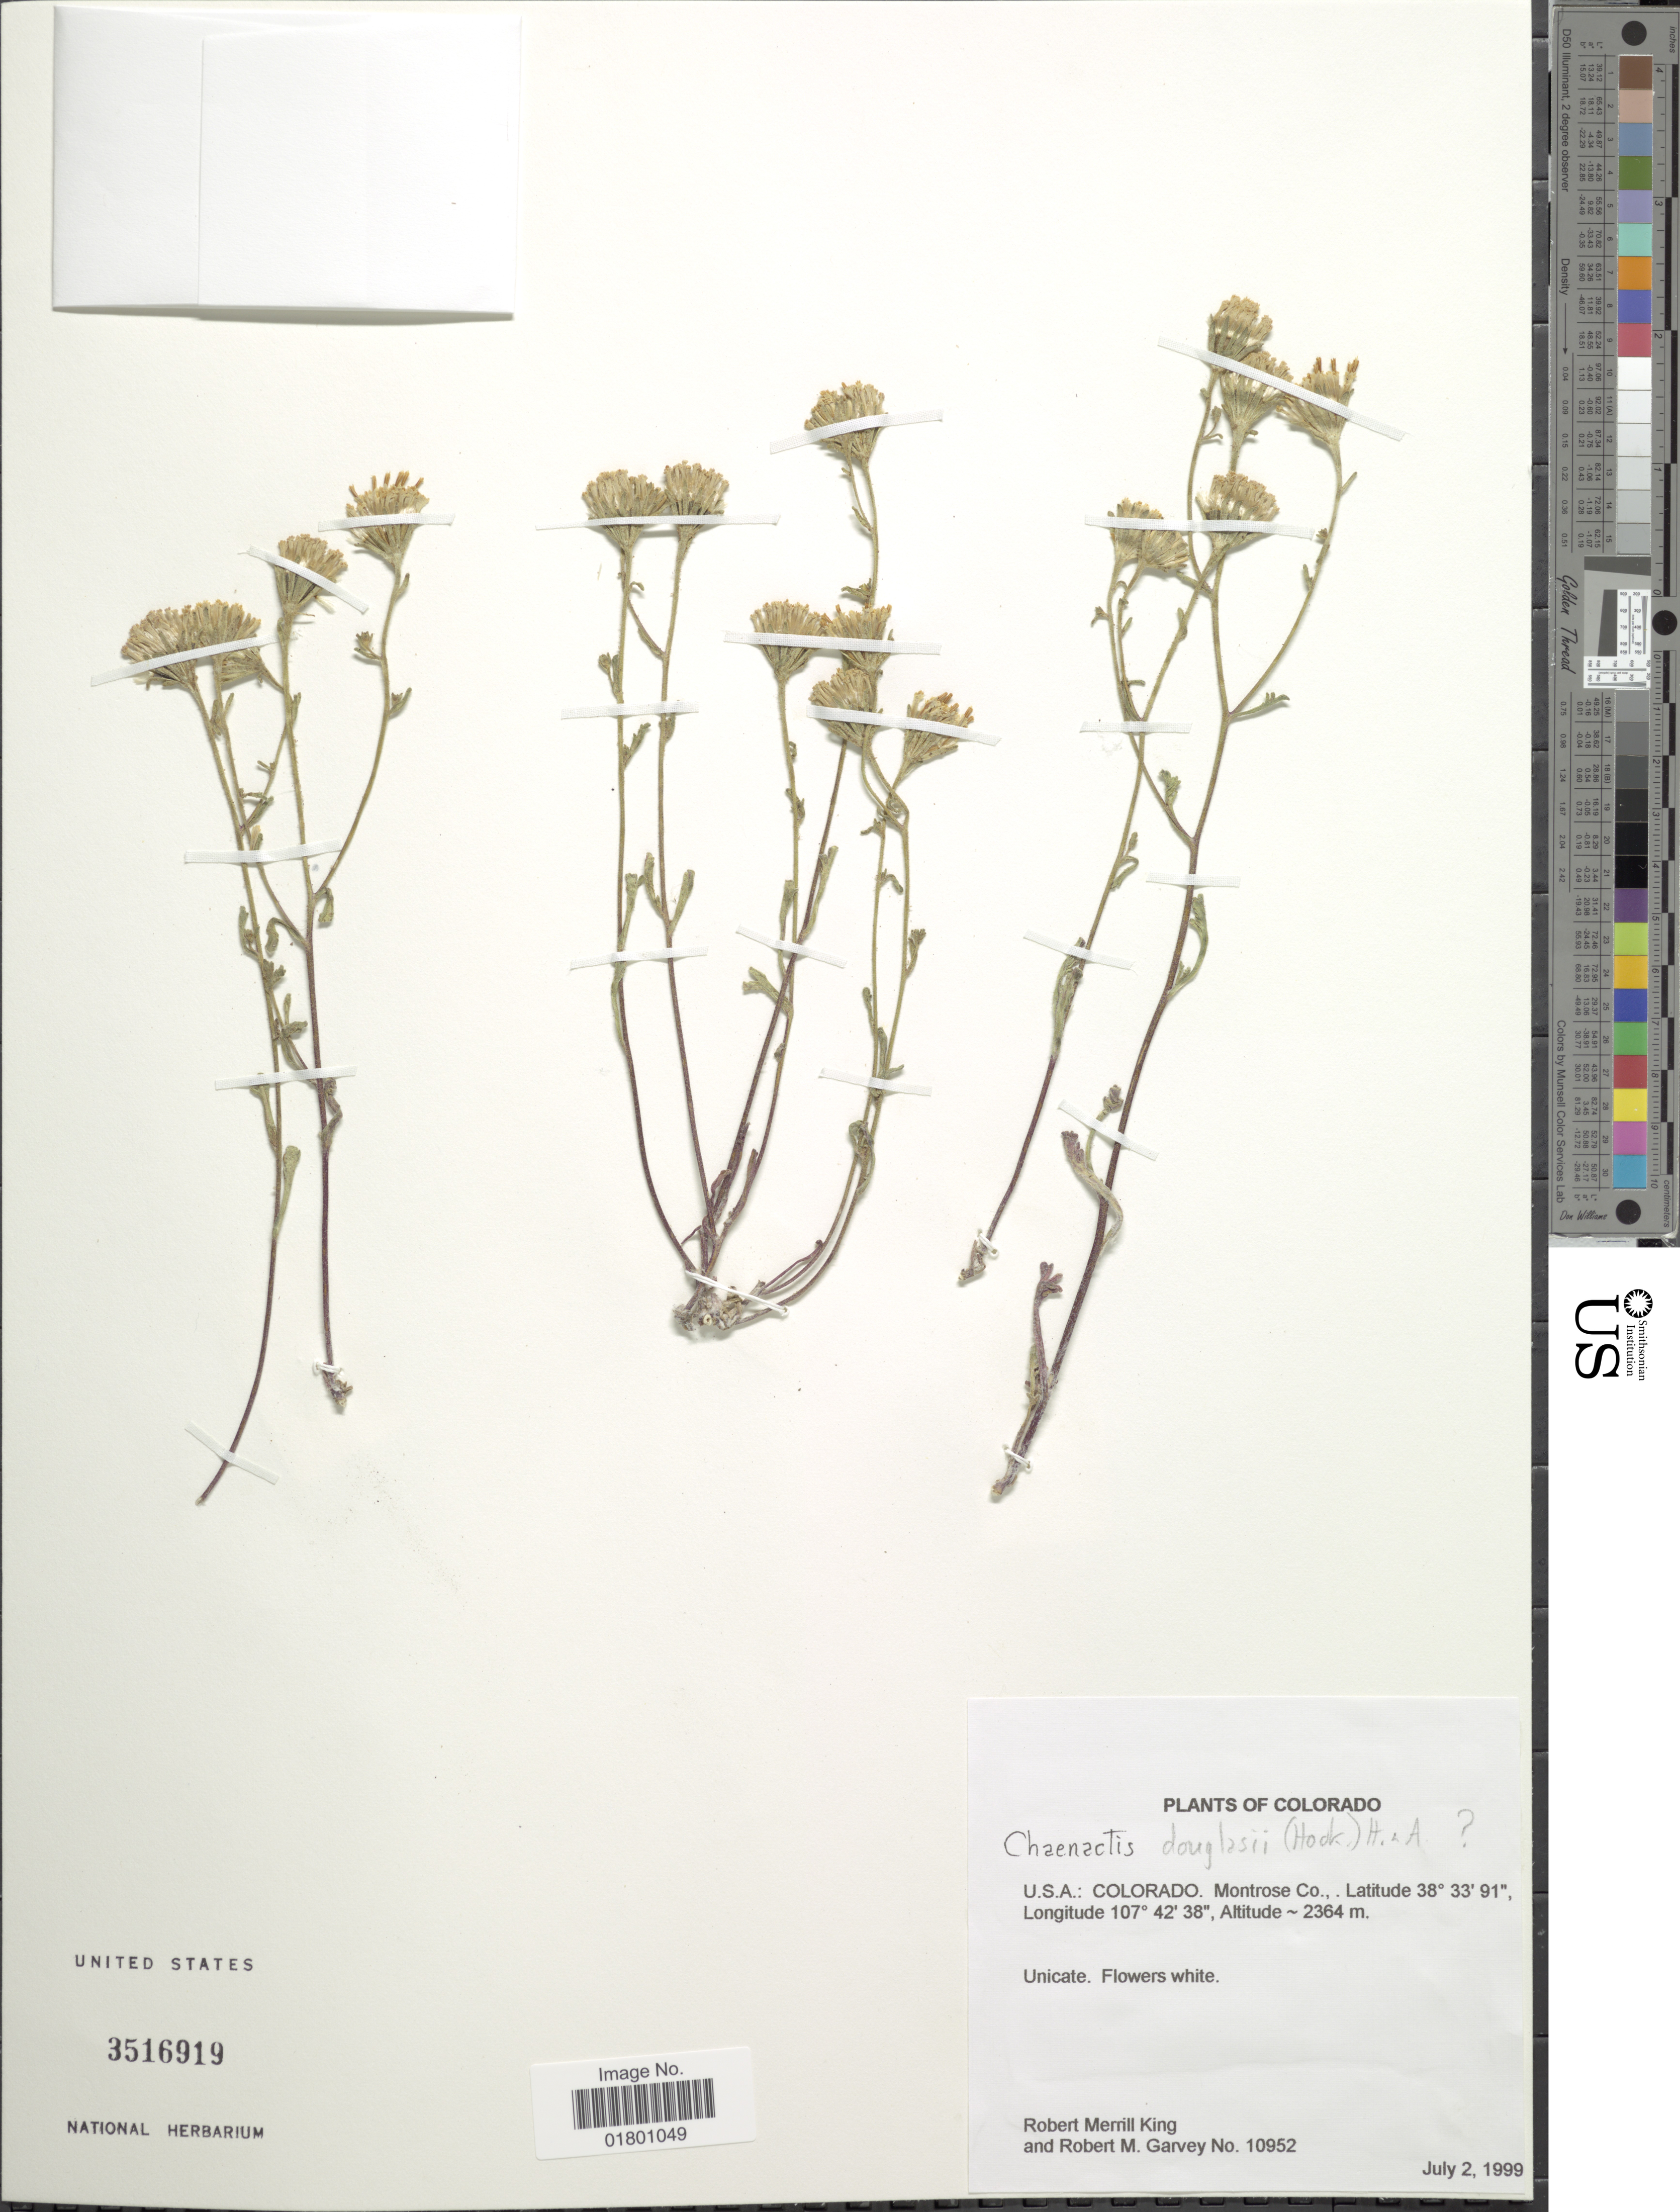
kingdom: Plantae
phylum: Tracheophyta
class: Magnoliopsida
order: Asterales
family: Asteraceae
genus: Chaenactis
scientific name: Chaenactis douglasii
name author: Hook. & Arn.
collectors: R. M. King & R. Garvey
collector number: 10952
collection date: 1999-07-02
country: United States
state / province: Colorado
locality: Montrose Co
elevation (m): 2364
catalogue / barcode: US 3516919